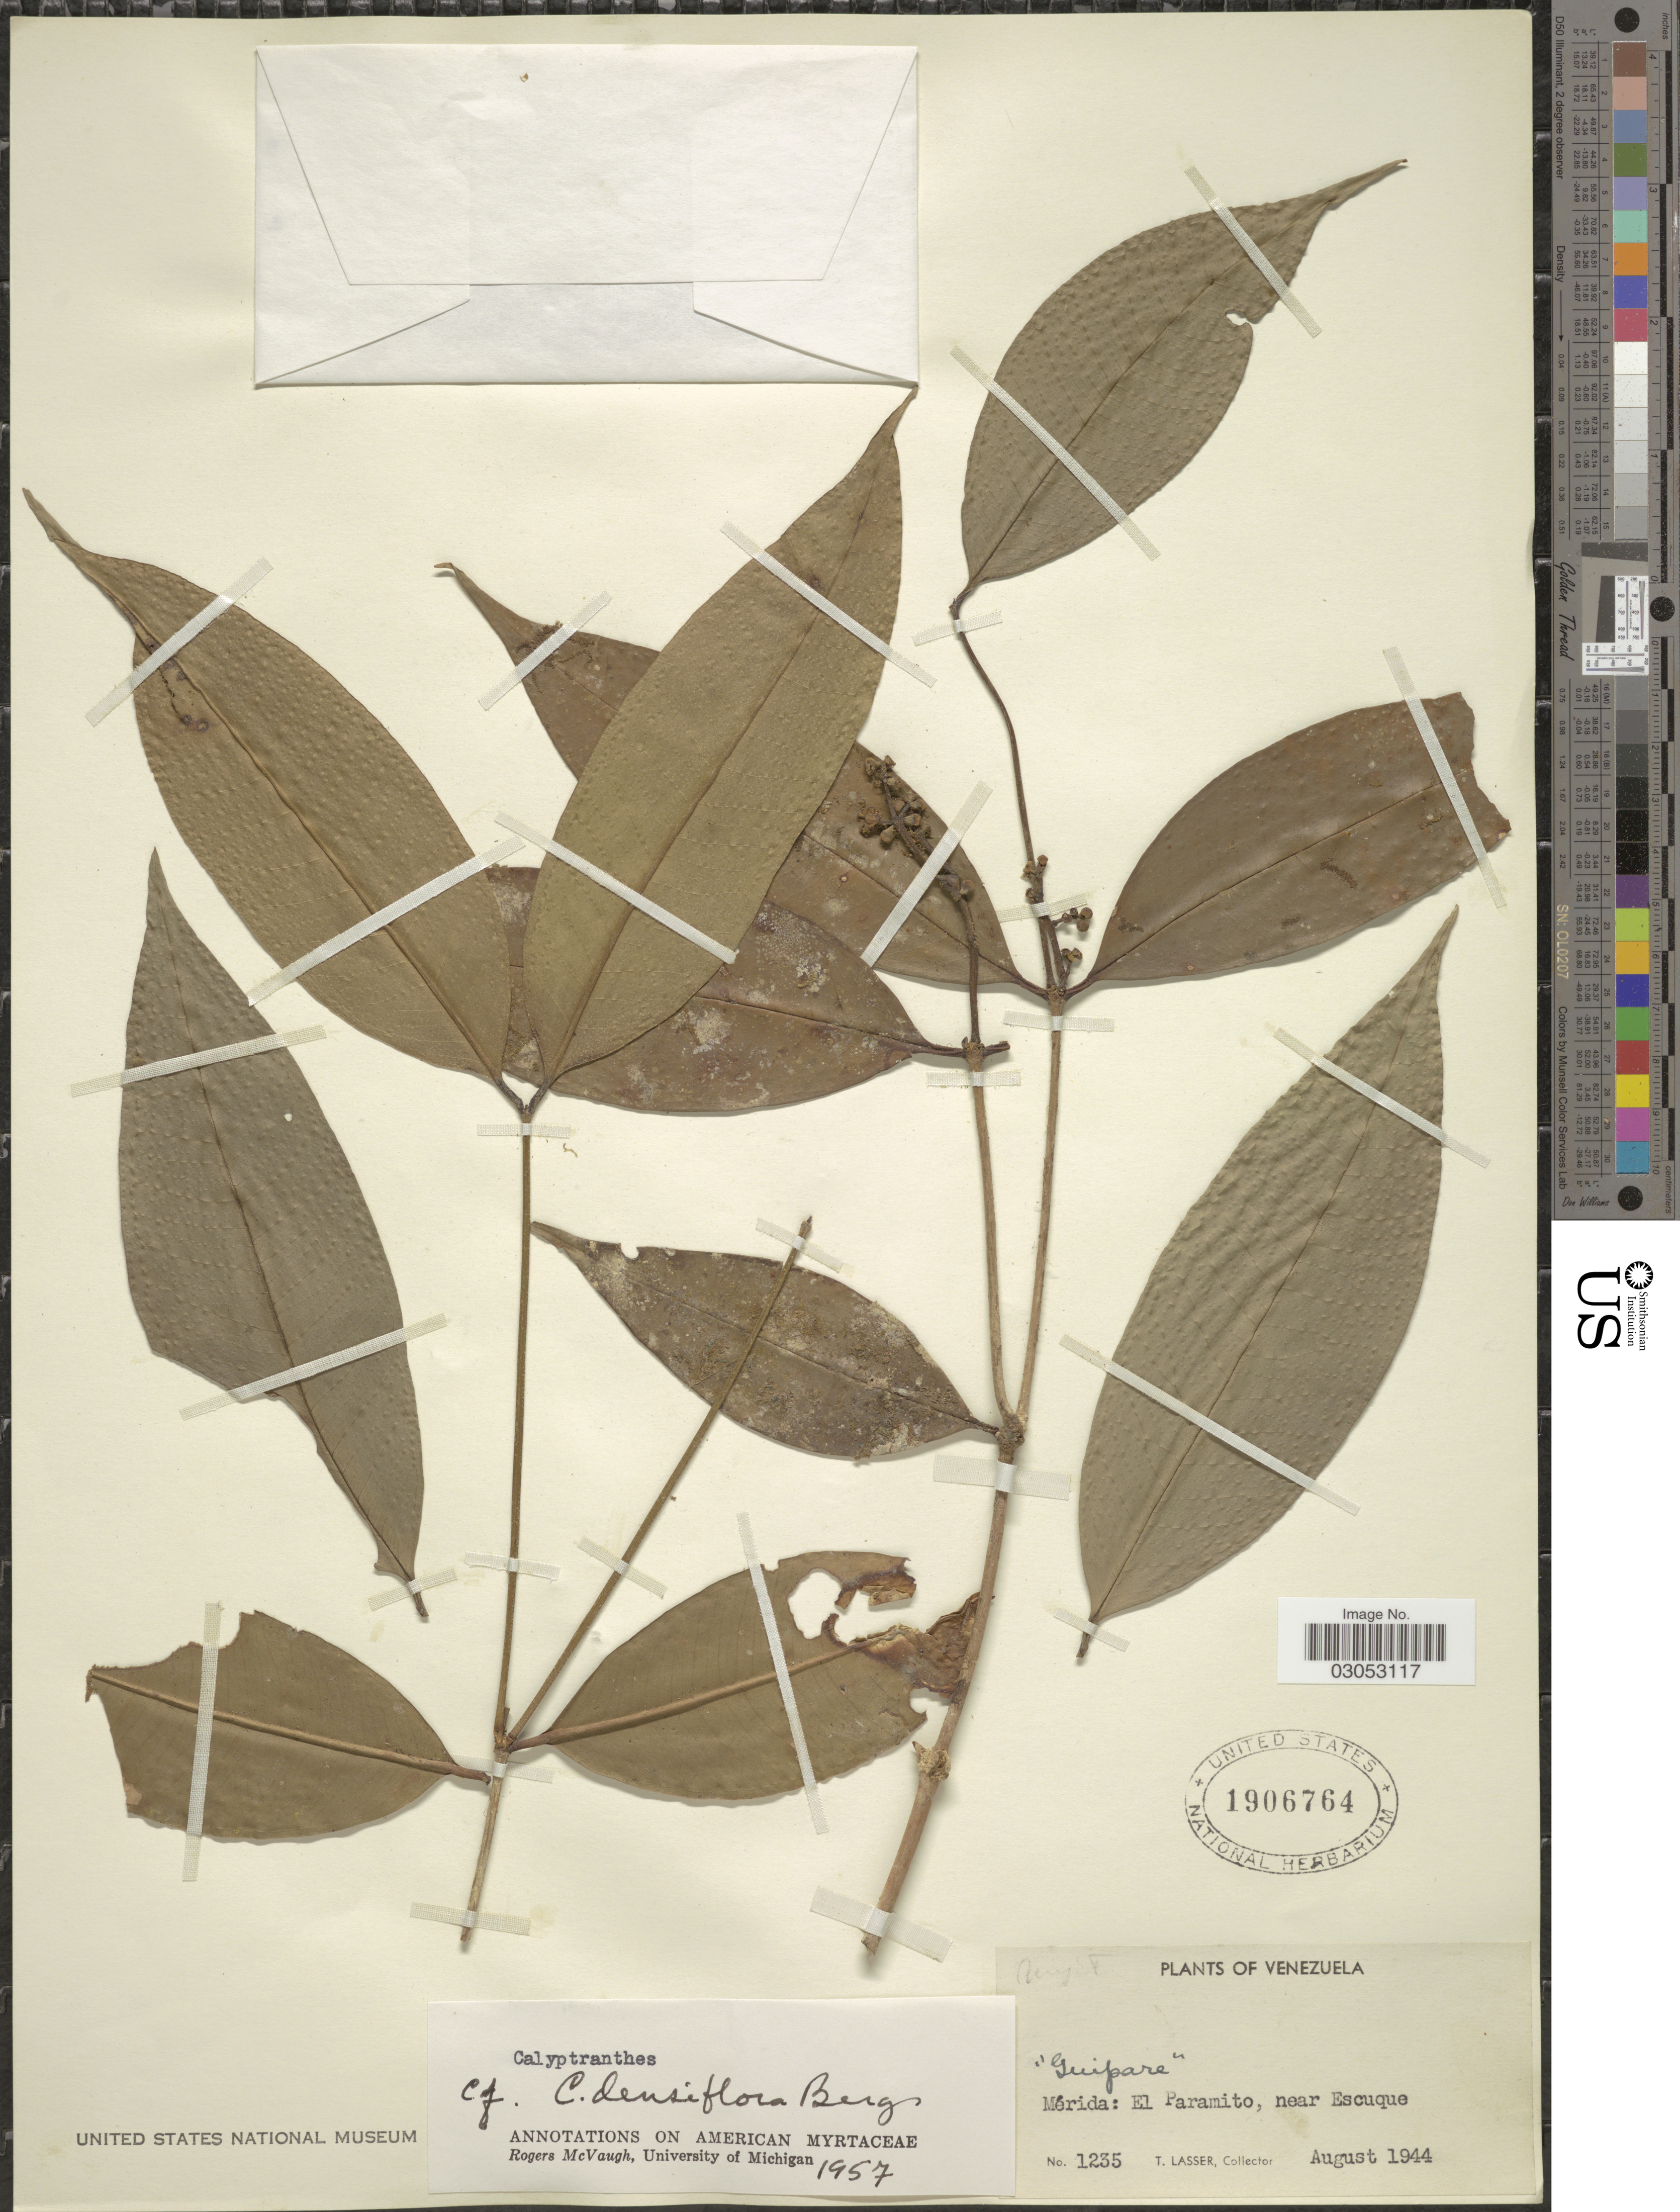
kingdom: Plantae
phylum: Tracheophyta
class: Magnoliopsida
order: Myrtales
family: Myrtaceae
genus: Myrcia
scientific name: Myrcia sp.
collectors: T. Lasser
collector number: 1235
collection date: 1944-08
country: Venezuela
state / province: Mérida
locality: Mérida: El Paramito, near Escuque.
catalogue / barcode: US 1906764